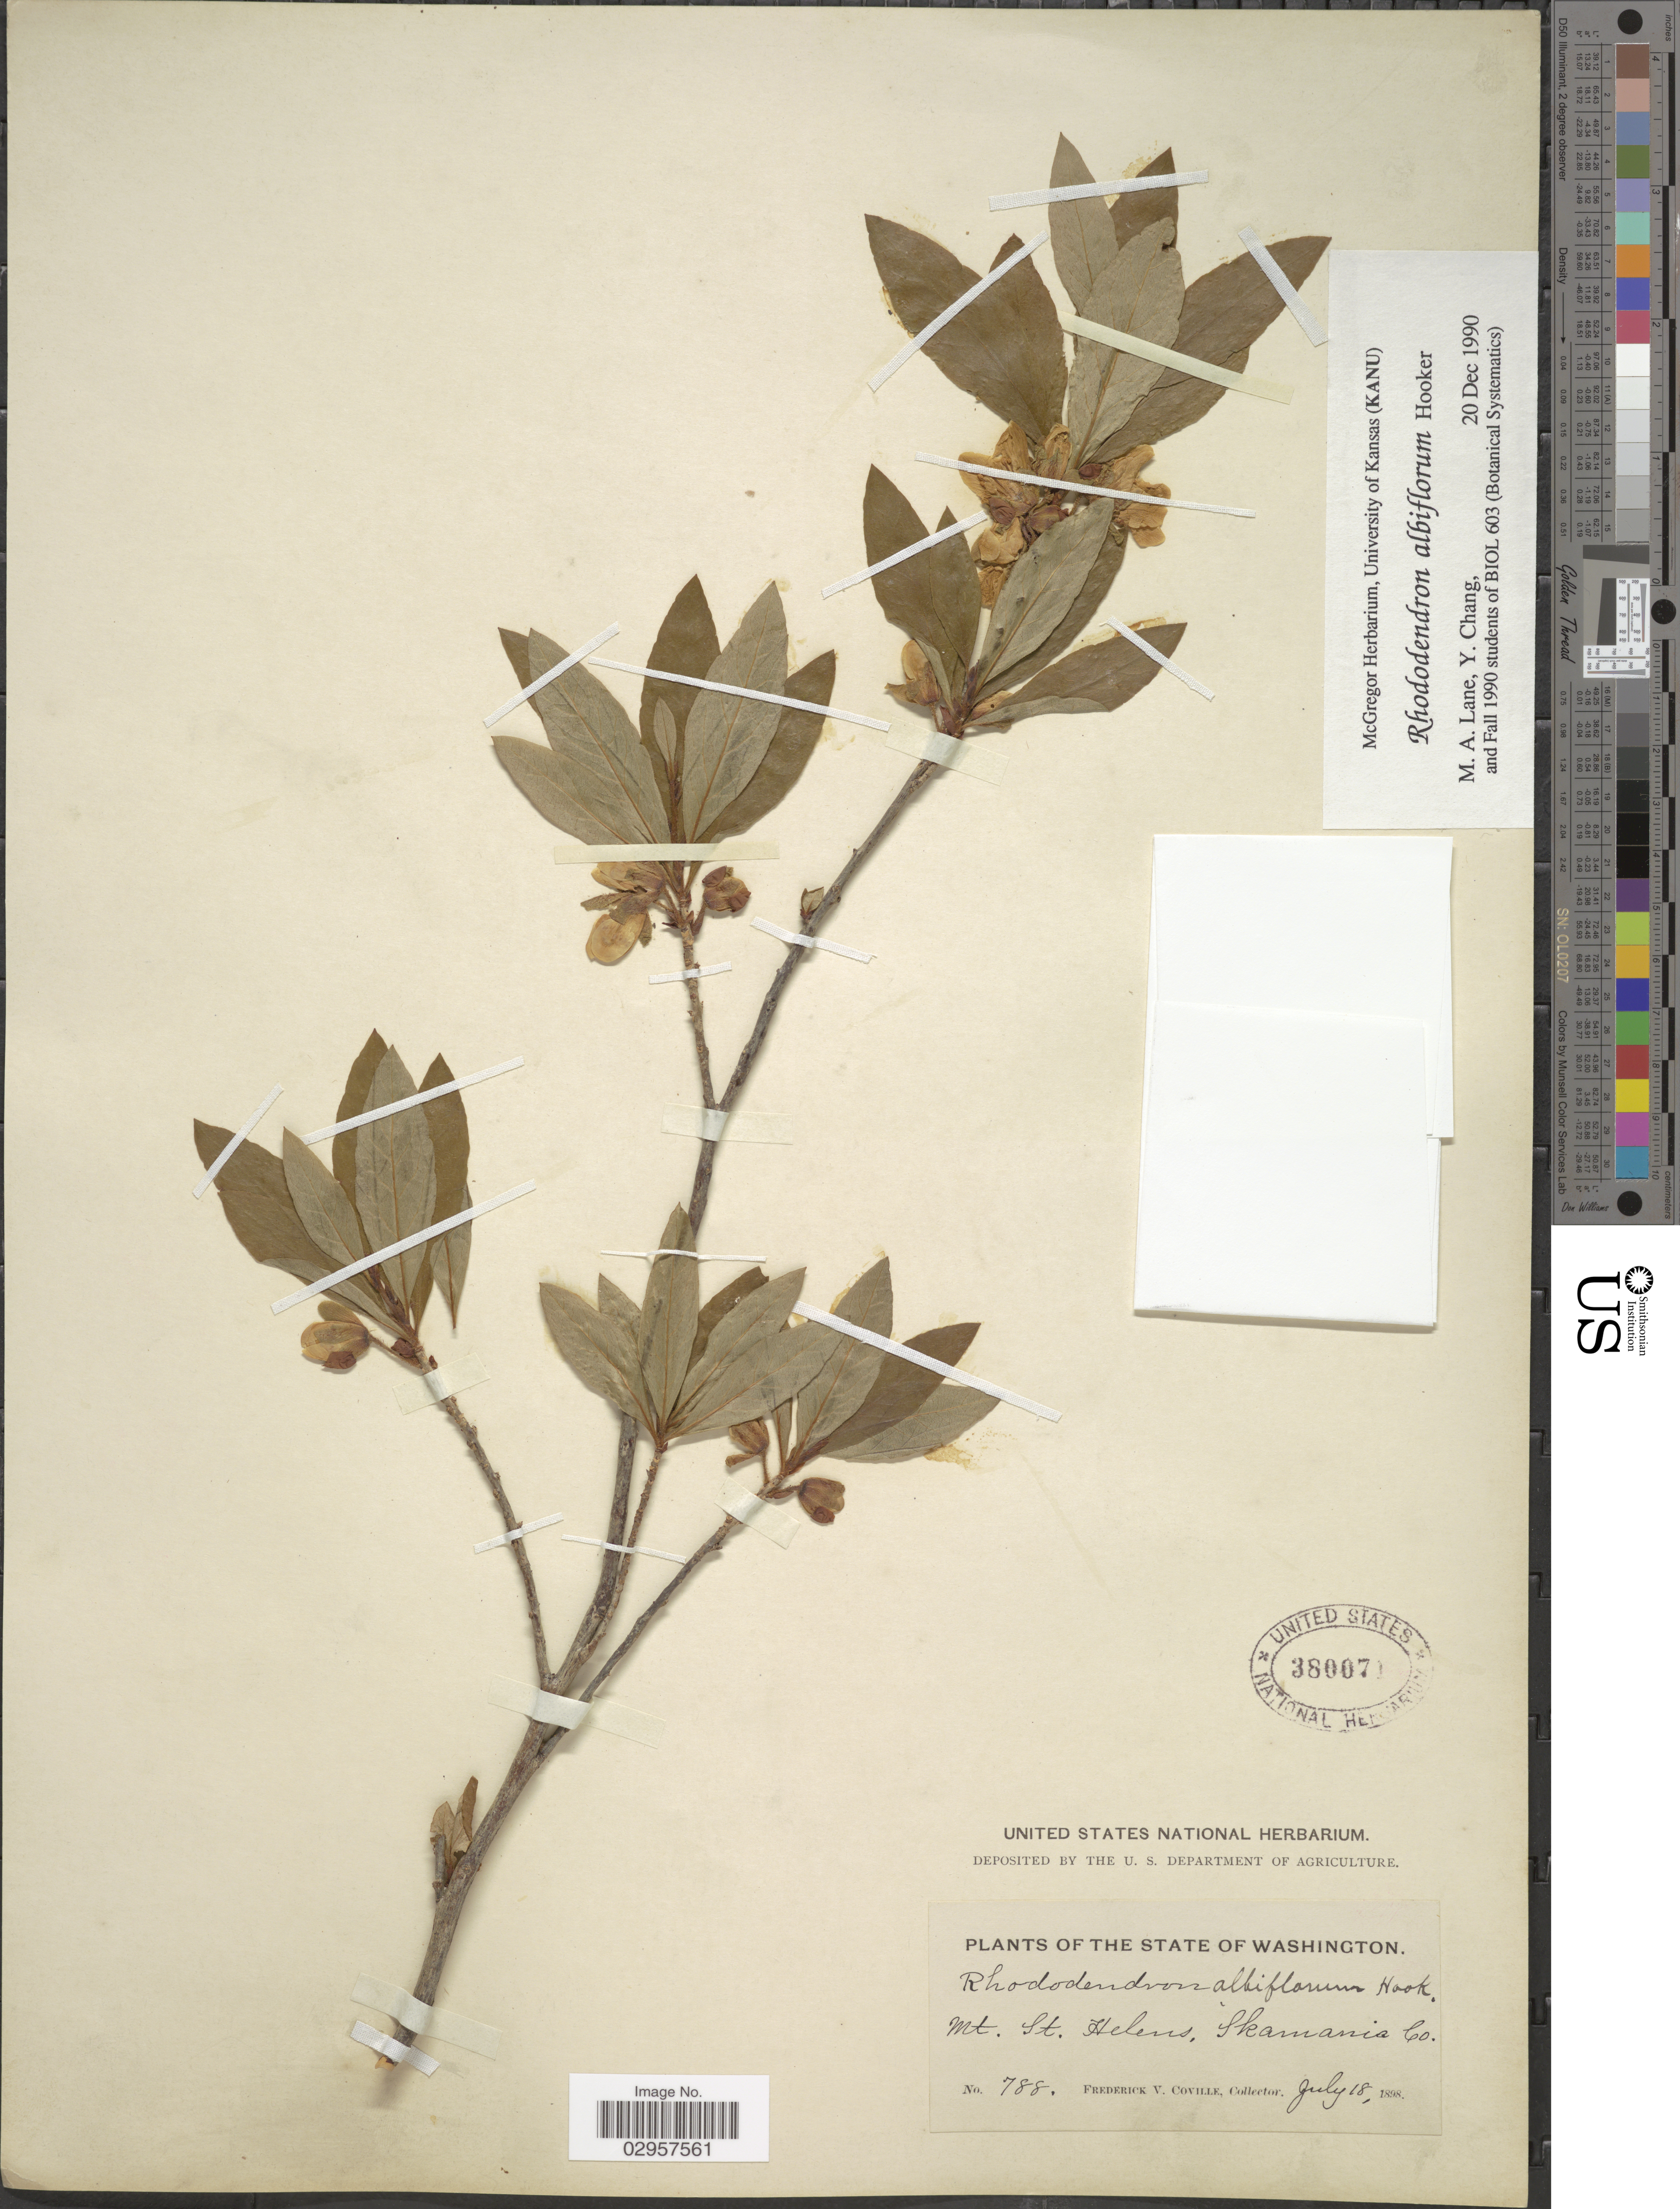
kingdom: Plantae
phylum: Tracheophyta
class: Magnoliopsida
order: Ericales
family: Ericaceae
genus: Rhododendron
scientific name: Rhododendron albiflorum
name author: Hook.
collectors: F. V. Coville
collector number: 788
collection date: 1898-07-18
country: United States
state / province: Washington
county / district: Skamania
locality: Mt. St. Helens, Skamania Co.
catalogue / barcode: US 380071